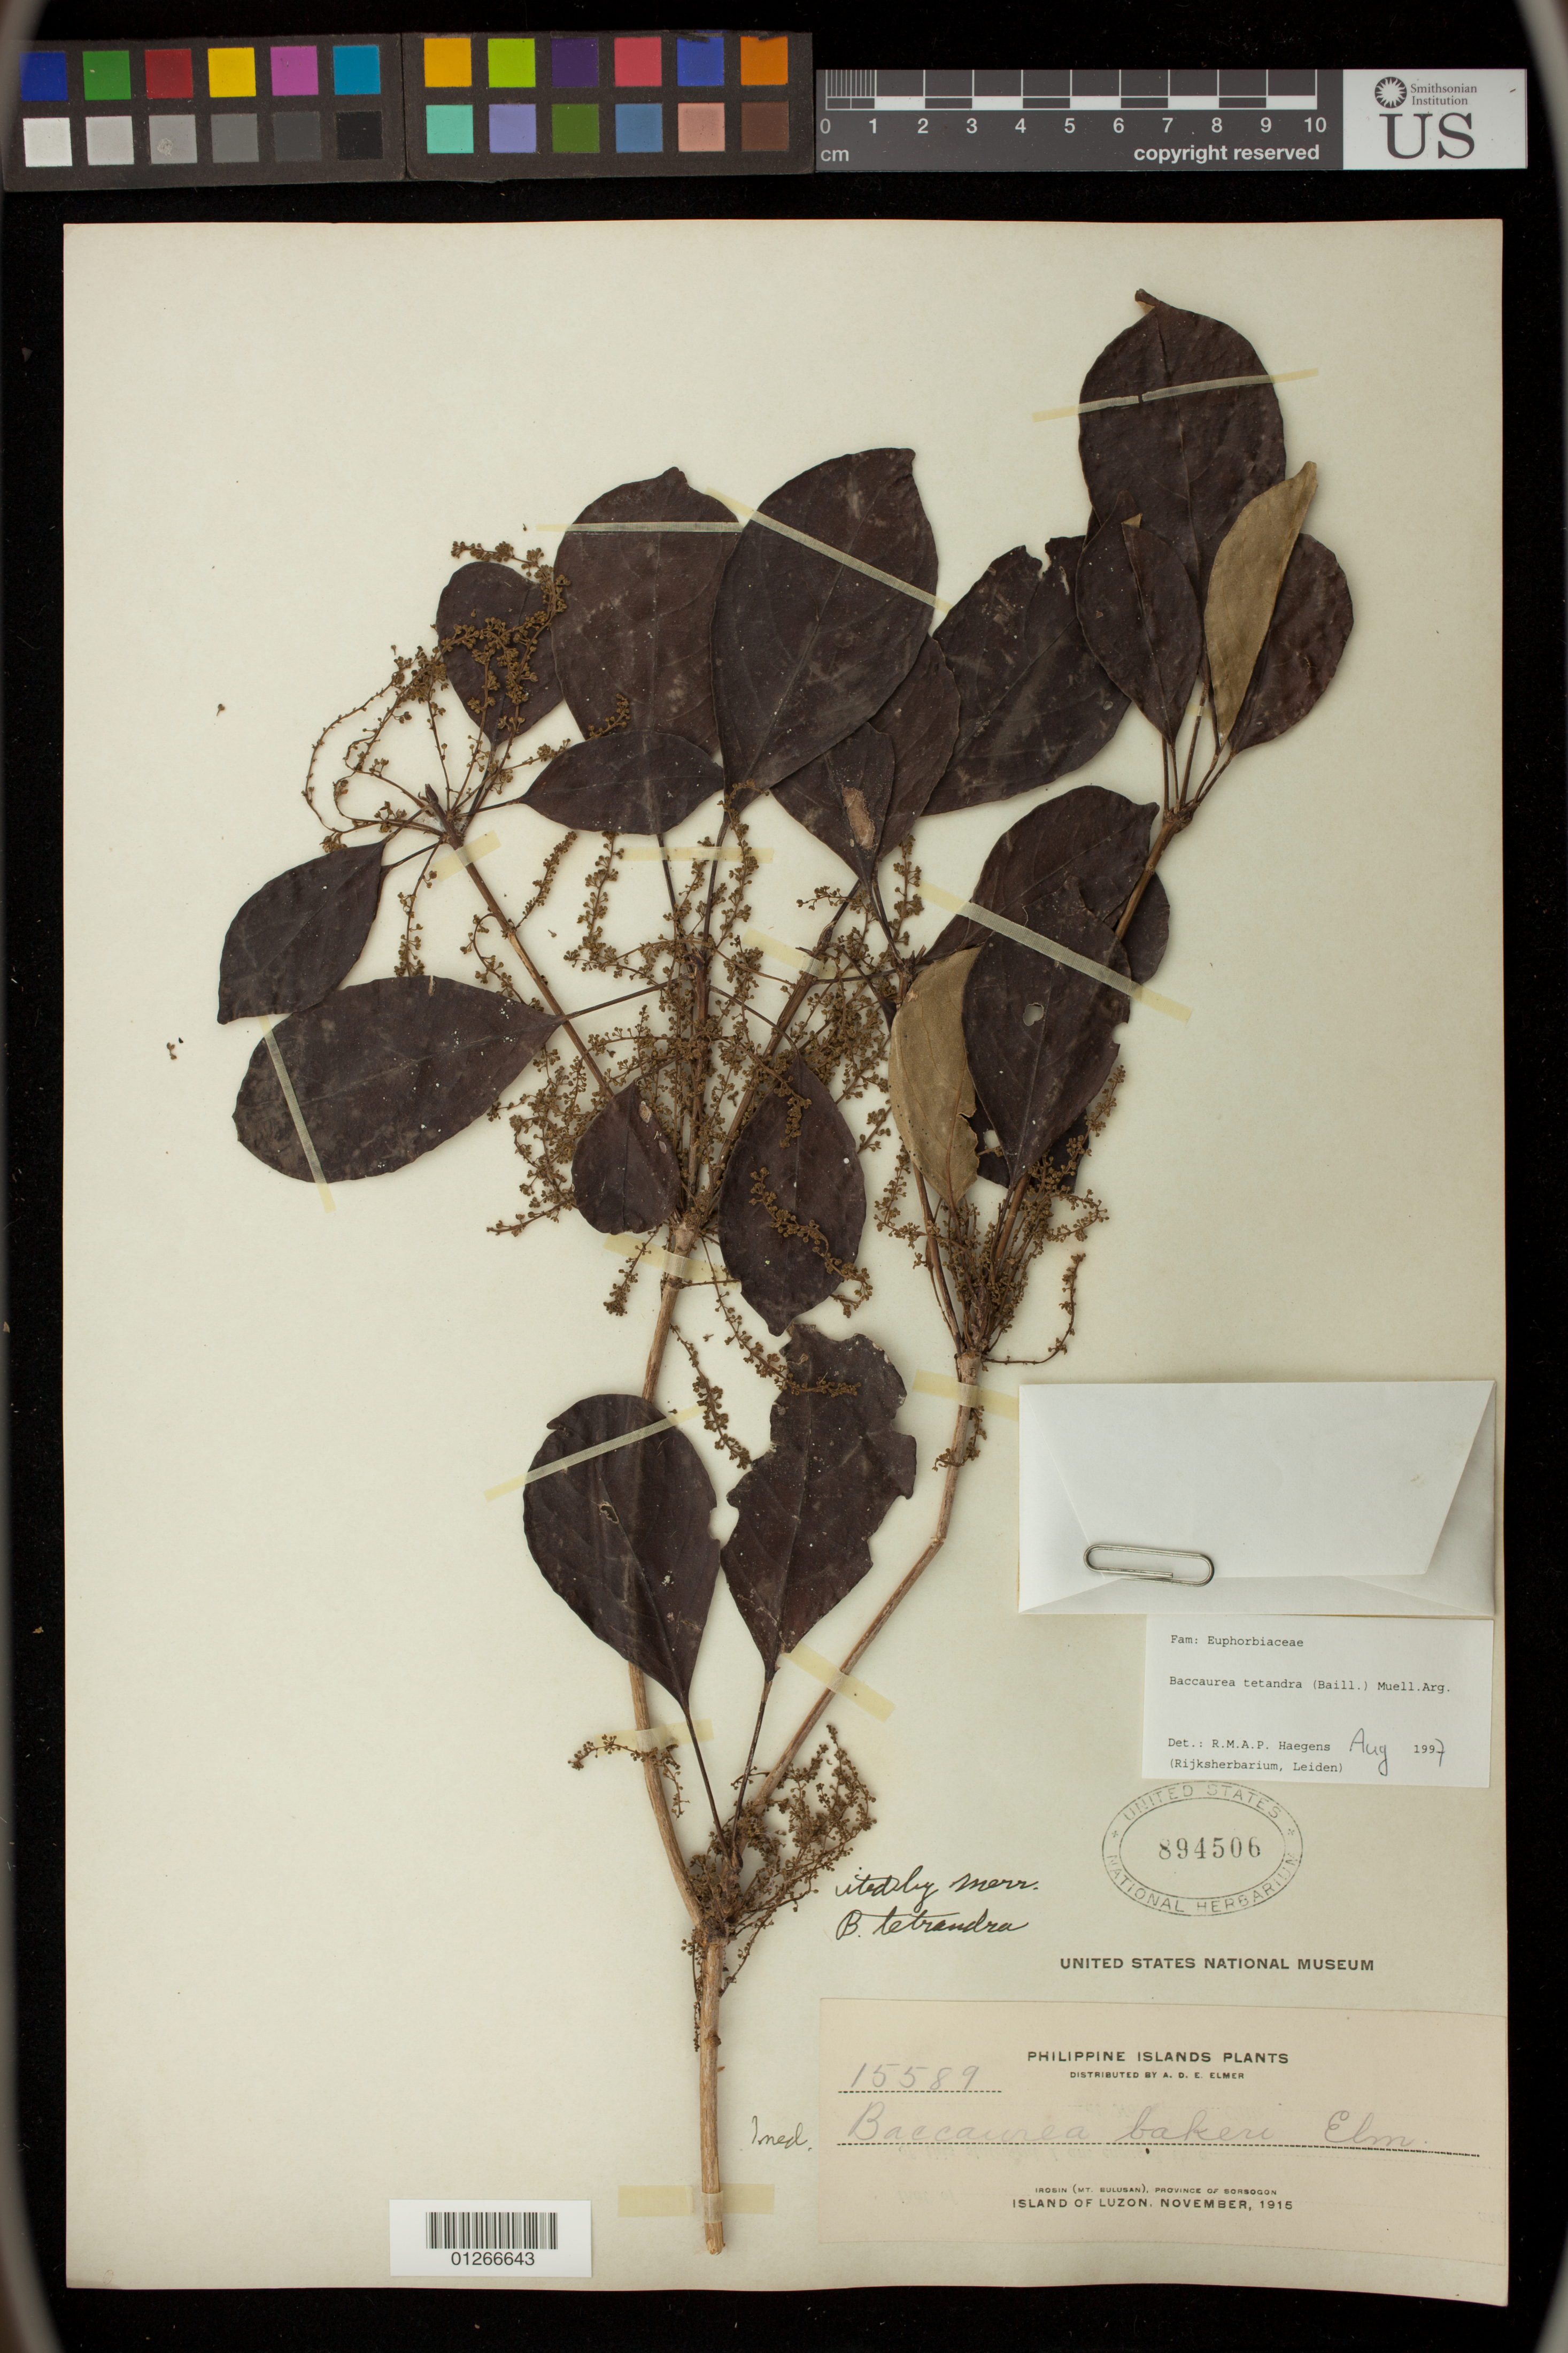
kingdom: Plantae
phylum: Tracheophyta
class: Magnoliopsida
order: Malpighiales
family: Phyllanthaceae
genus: Baccaurea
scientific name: Baccaurea tetrandra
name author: (Baill.) Müll. Arg.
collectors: A. D. E. Elmer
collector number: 15589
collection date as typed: Nov 1915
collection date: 1915-11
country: Philippines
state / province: Bicol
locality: Irosin (Mt. Bulusan), Province of Sorsogon, Island of Luzon